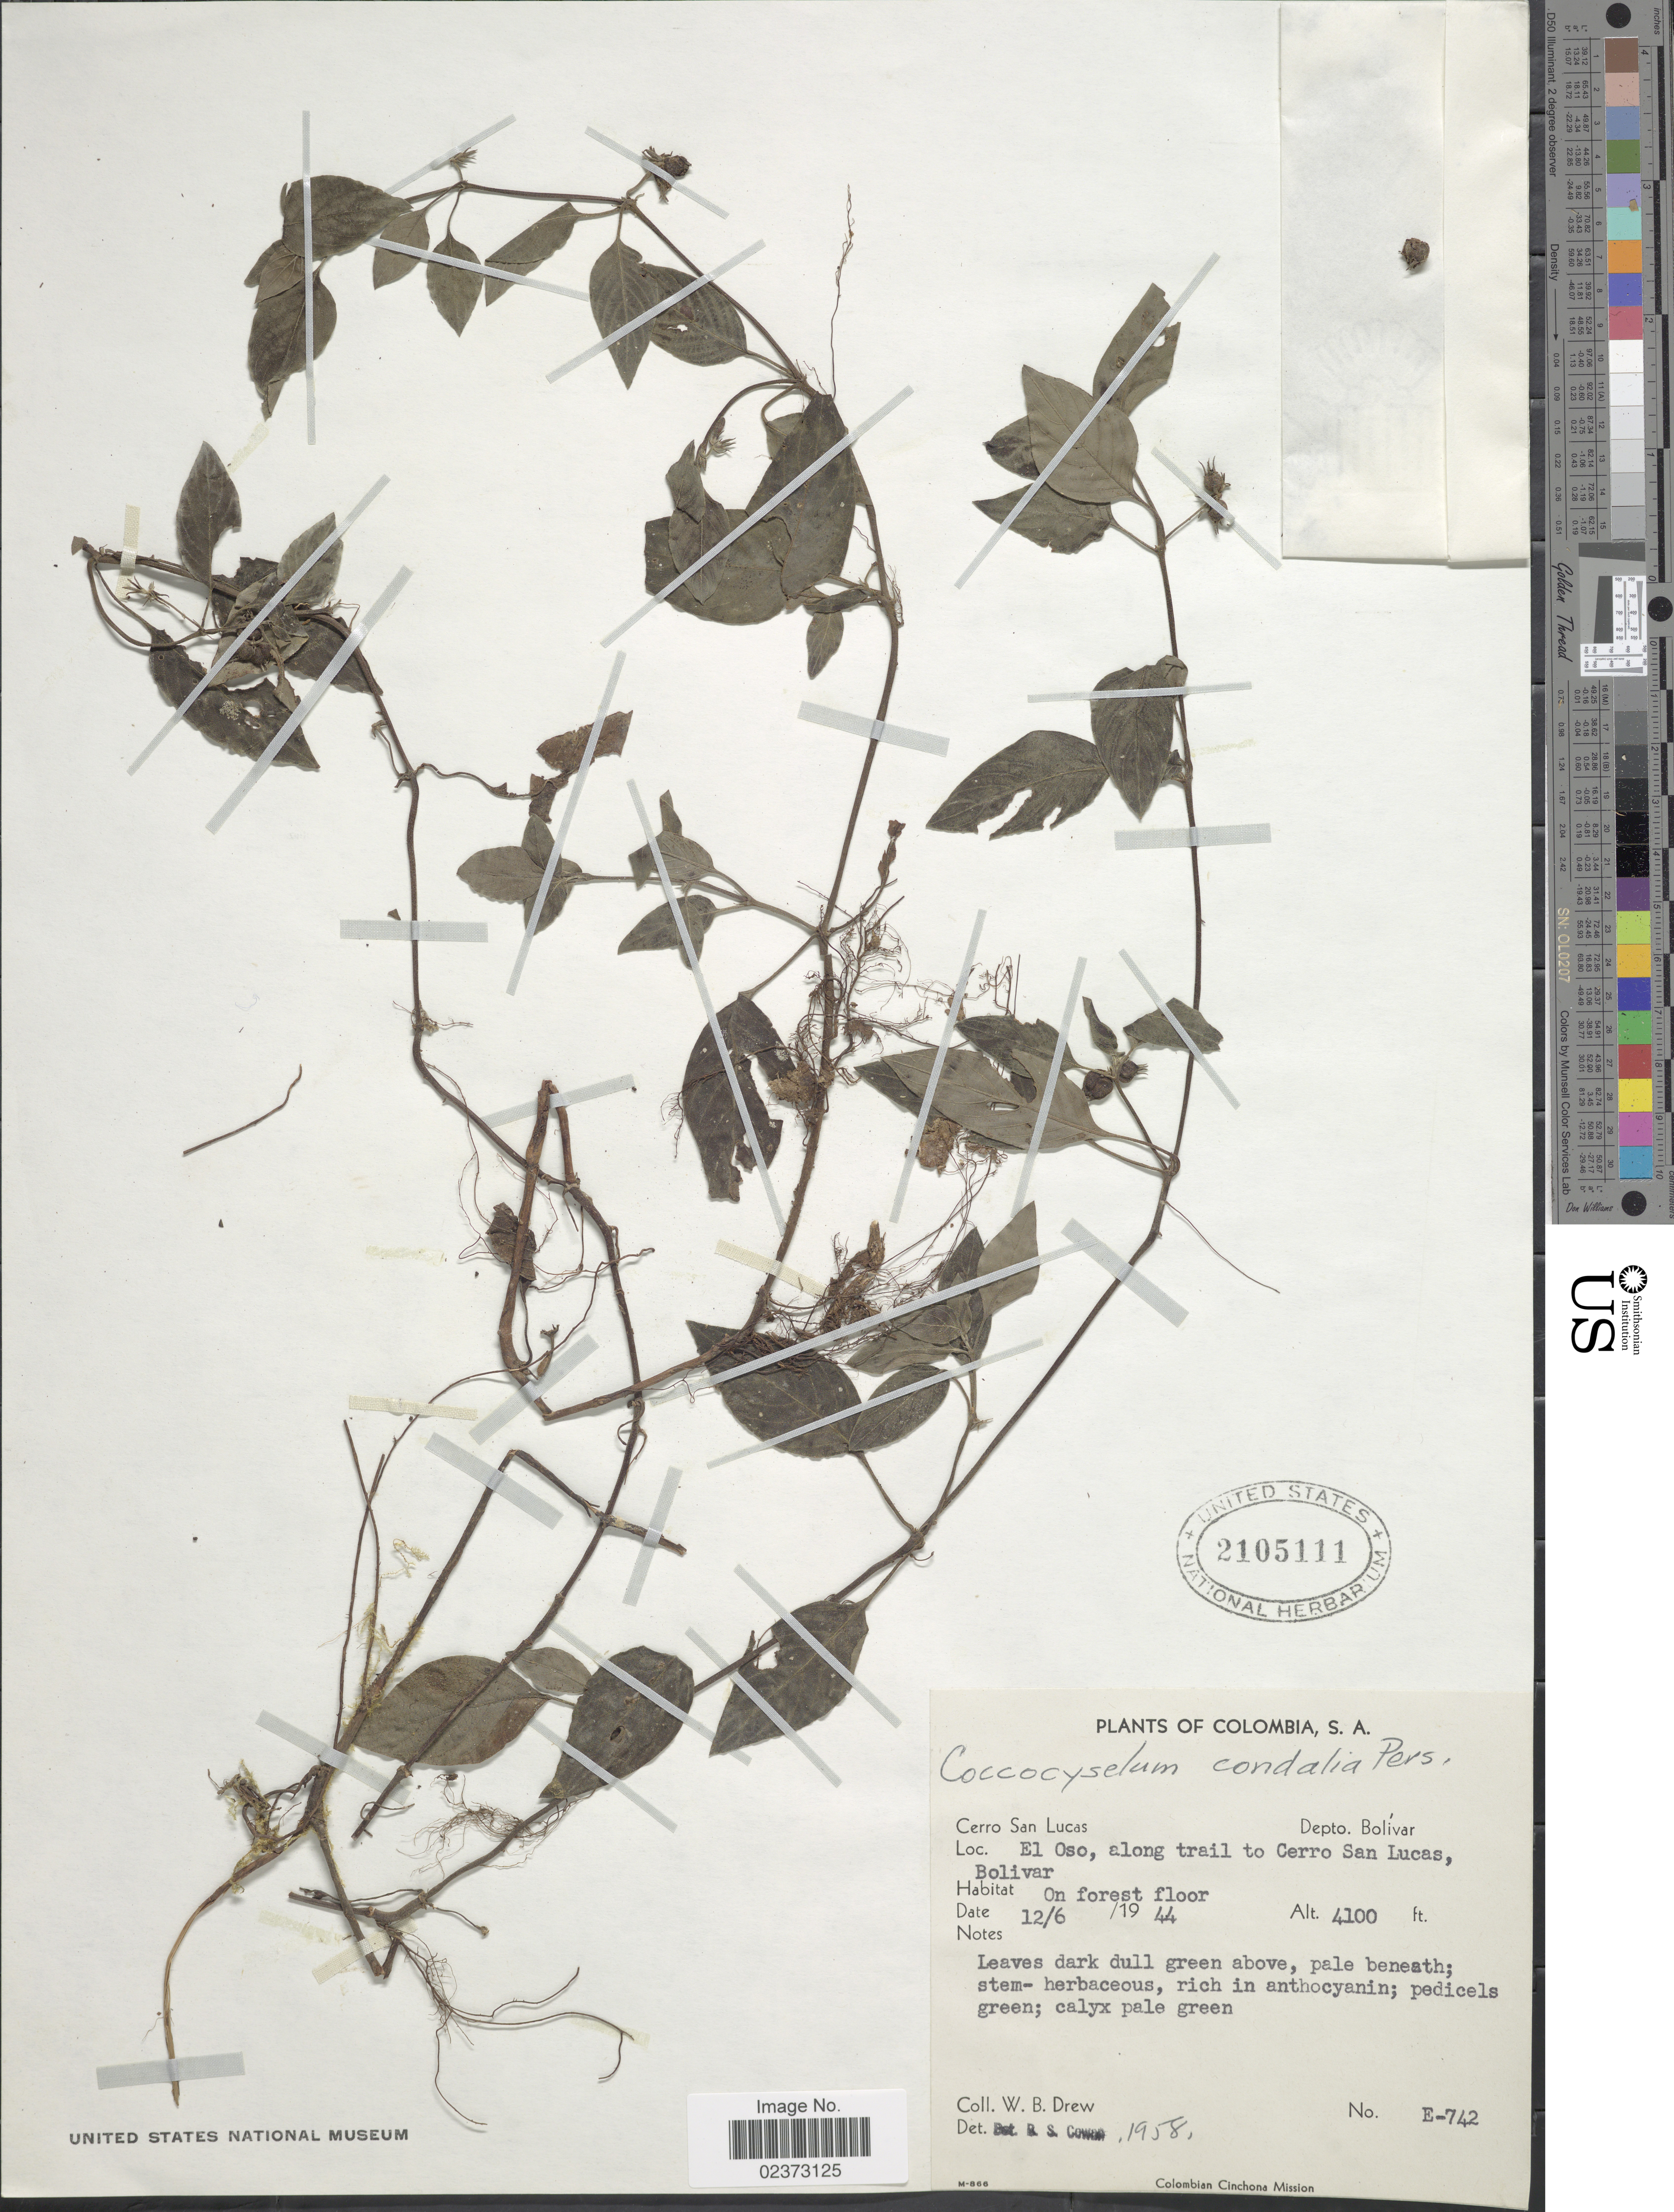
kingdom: Plantae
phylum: Tracheophyta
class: Magnoliopsida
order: Gentianales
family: Rubiaceae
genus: Coccocypselum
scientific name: Coccocypselum condalia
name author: Pers.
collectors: W. B. Drew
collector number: E-742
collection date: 1944-06-12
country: Colombia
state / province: Bolívar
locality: Cerro San Lucas, Depto. Bolivar, El Oso, along trail to Cerro San Lucas, Bolivar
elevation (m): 1250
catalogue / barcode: US 2105111